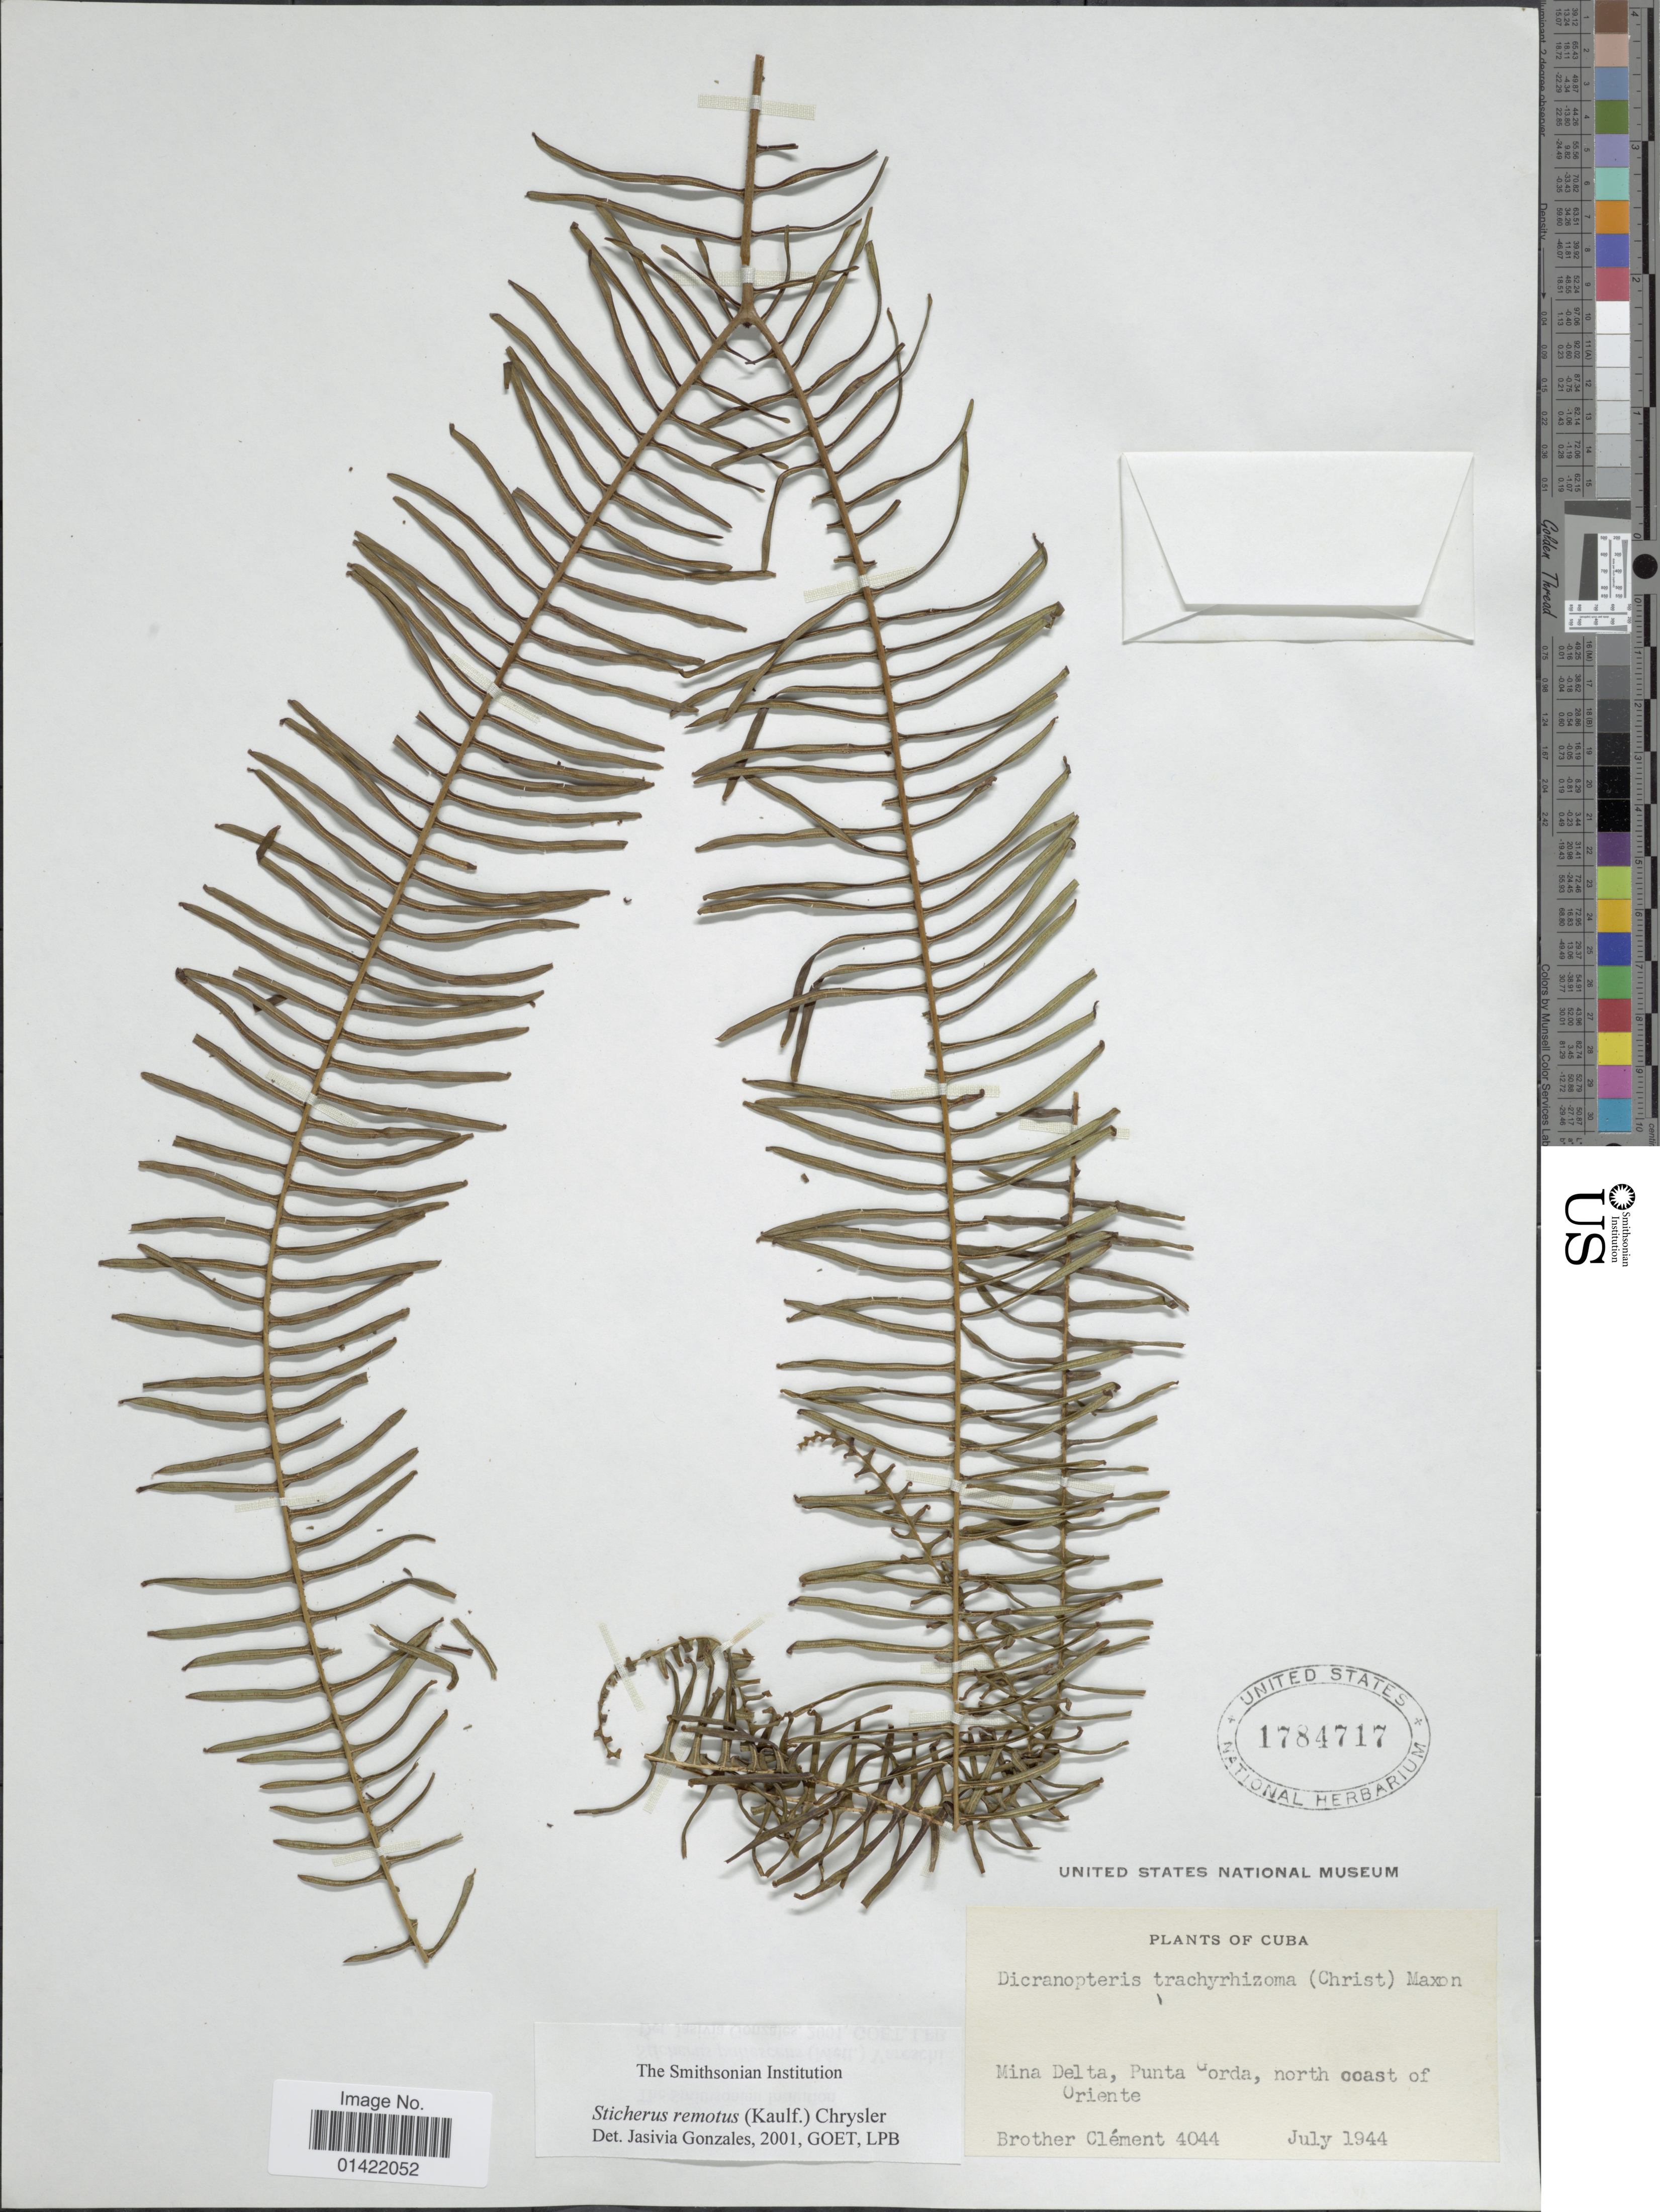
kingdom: Plantae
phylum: Tracheophyta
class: Polypodiopsida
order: Gleicheniales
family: Gleicheniaceae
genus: Sticherus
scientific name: Sticherus remotus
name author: (Kaulf.) Chrysler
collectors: Clément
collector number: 4044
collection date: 1944-07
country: Cuba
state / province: Oriente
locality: Mina Delta, Punta Gorda, north coast of Oriente.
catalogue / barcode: US 1784717